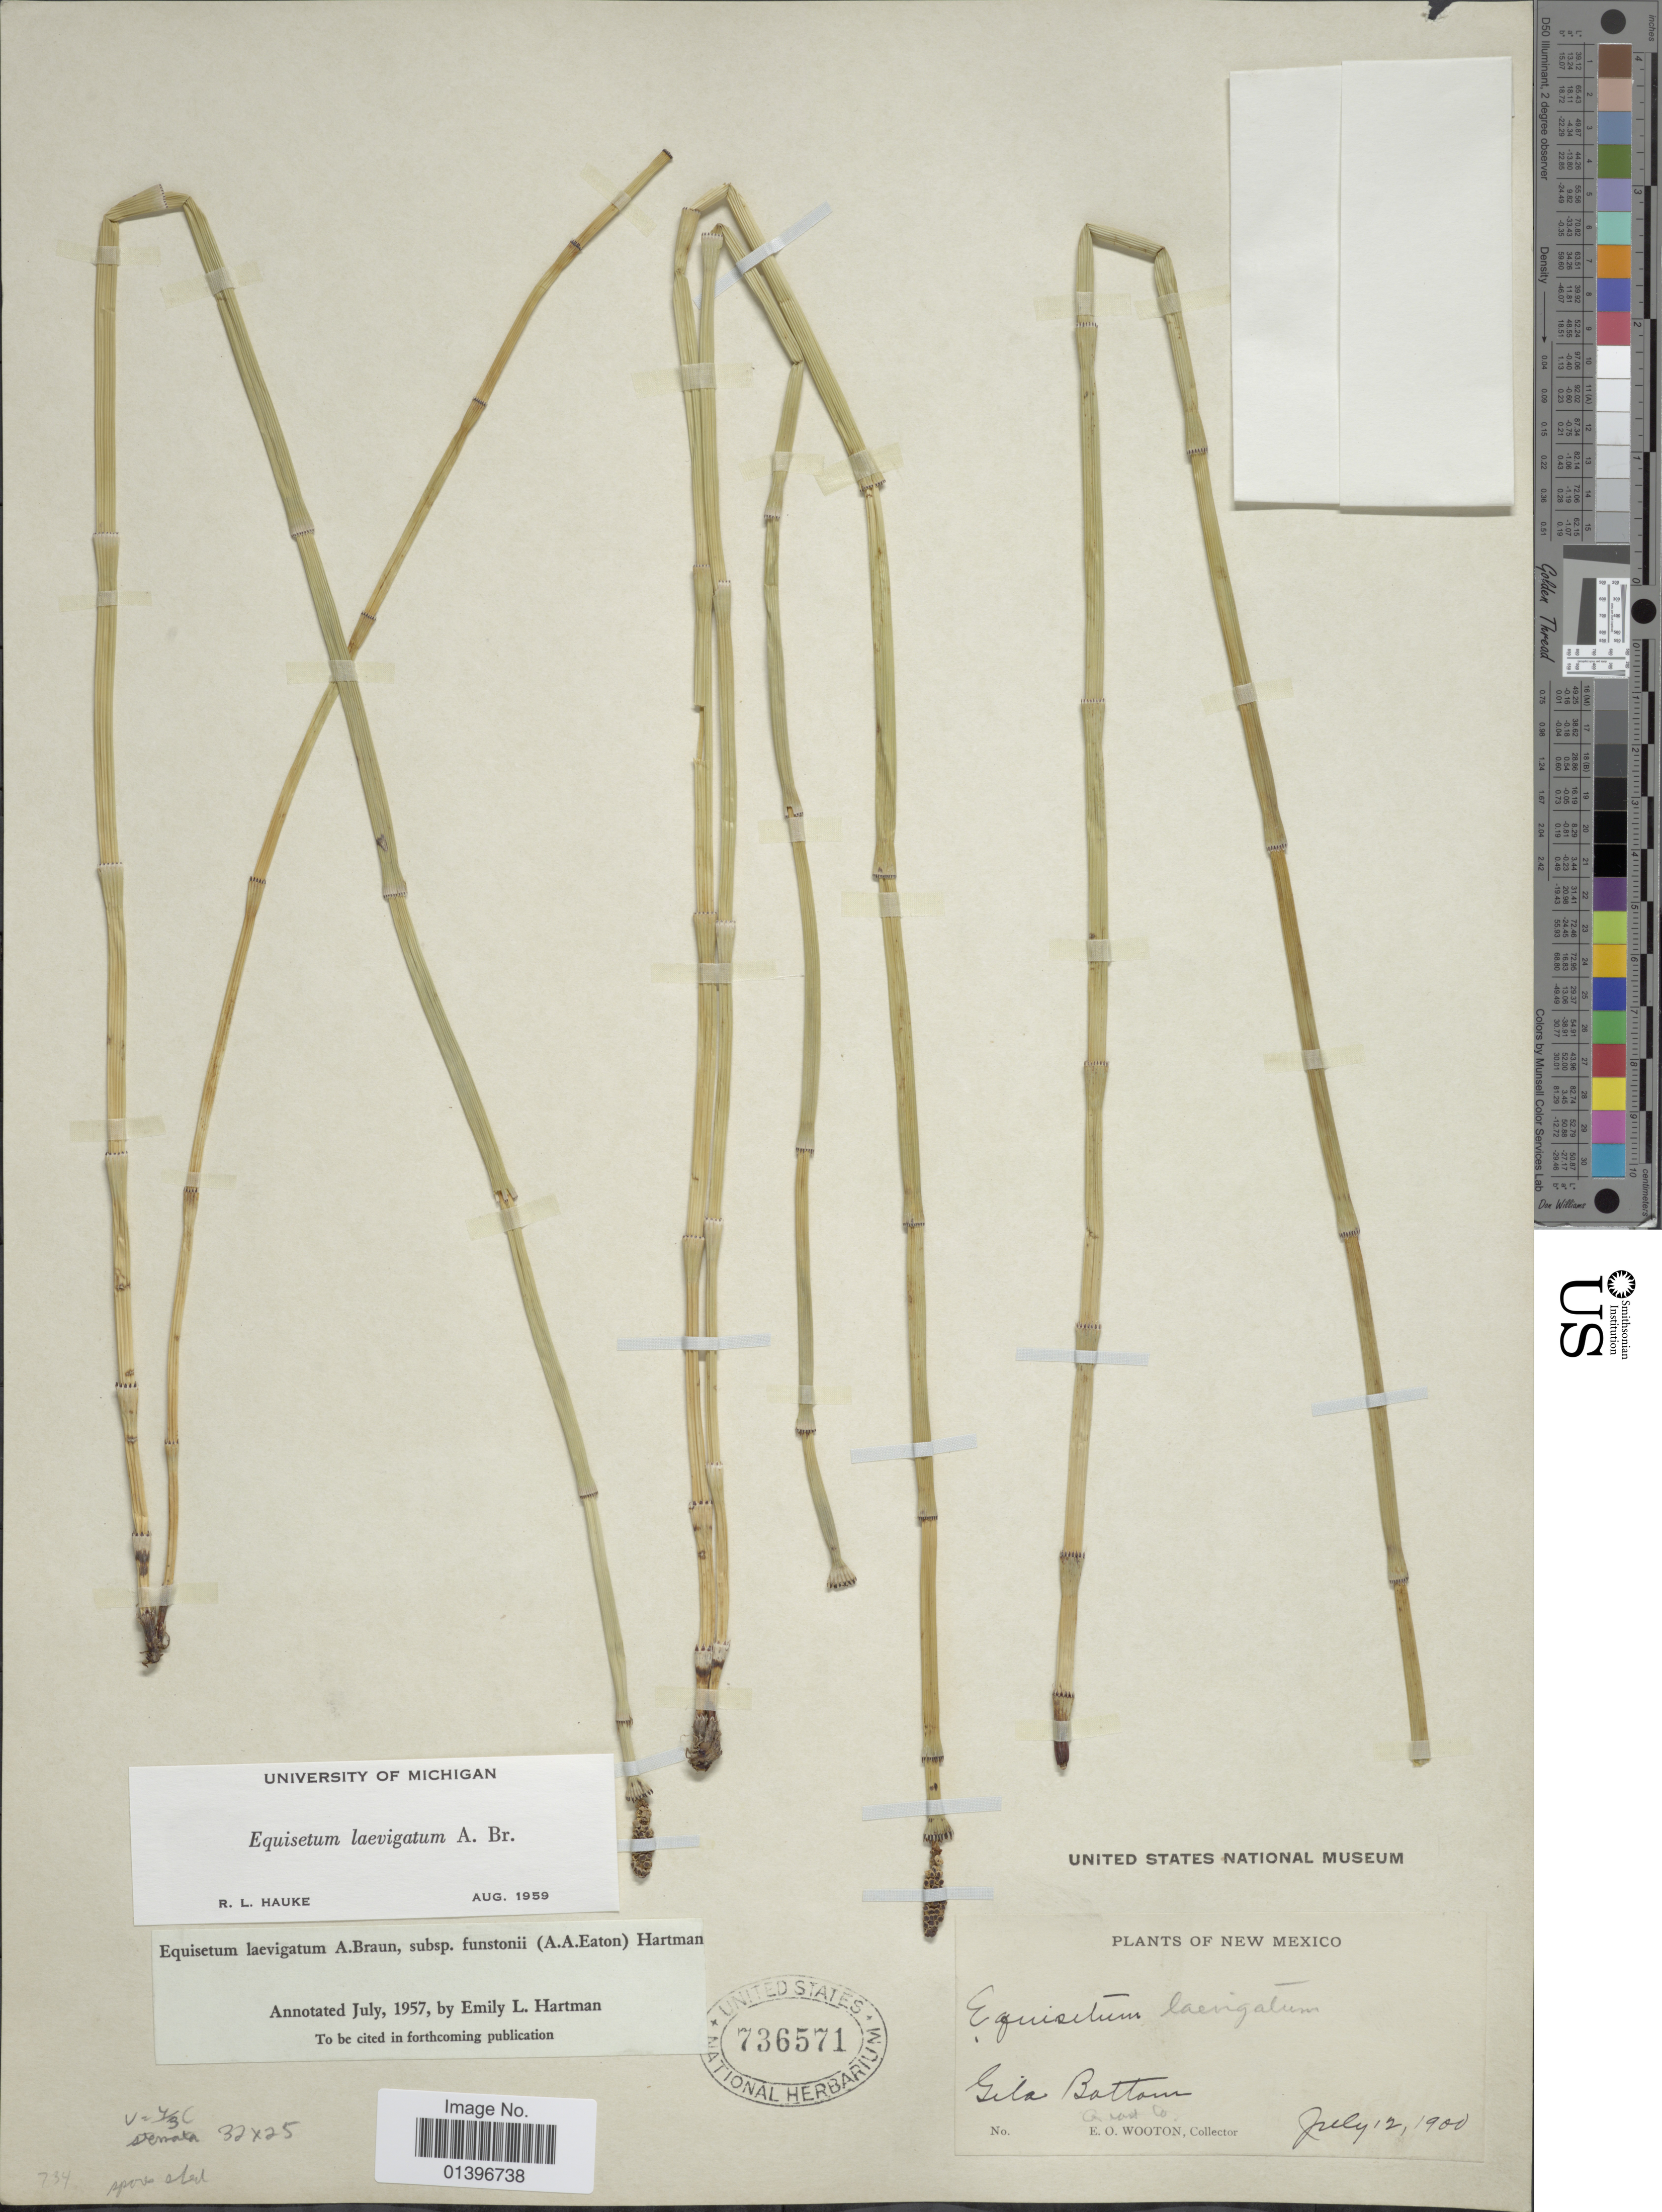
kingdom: Plantae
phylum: Tracheophyta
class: Polypodiopsida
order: Equisetales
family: Equisetaceae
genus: Equisetum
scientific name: Equisetum laevigatum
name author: A. Braun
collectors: E. O. Wooton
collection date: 1900-07-12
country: United States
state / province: New Mexico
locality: Gila Bottom, Grant Co.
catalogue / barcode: US 736571